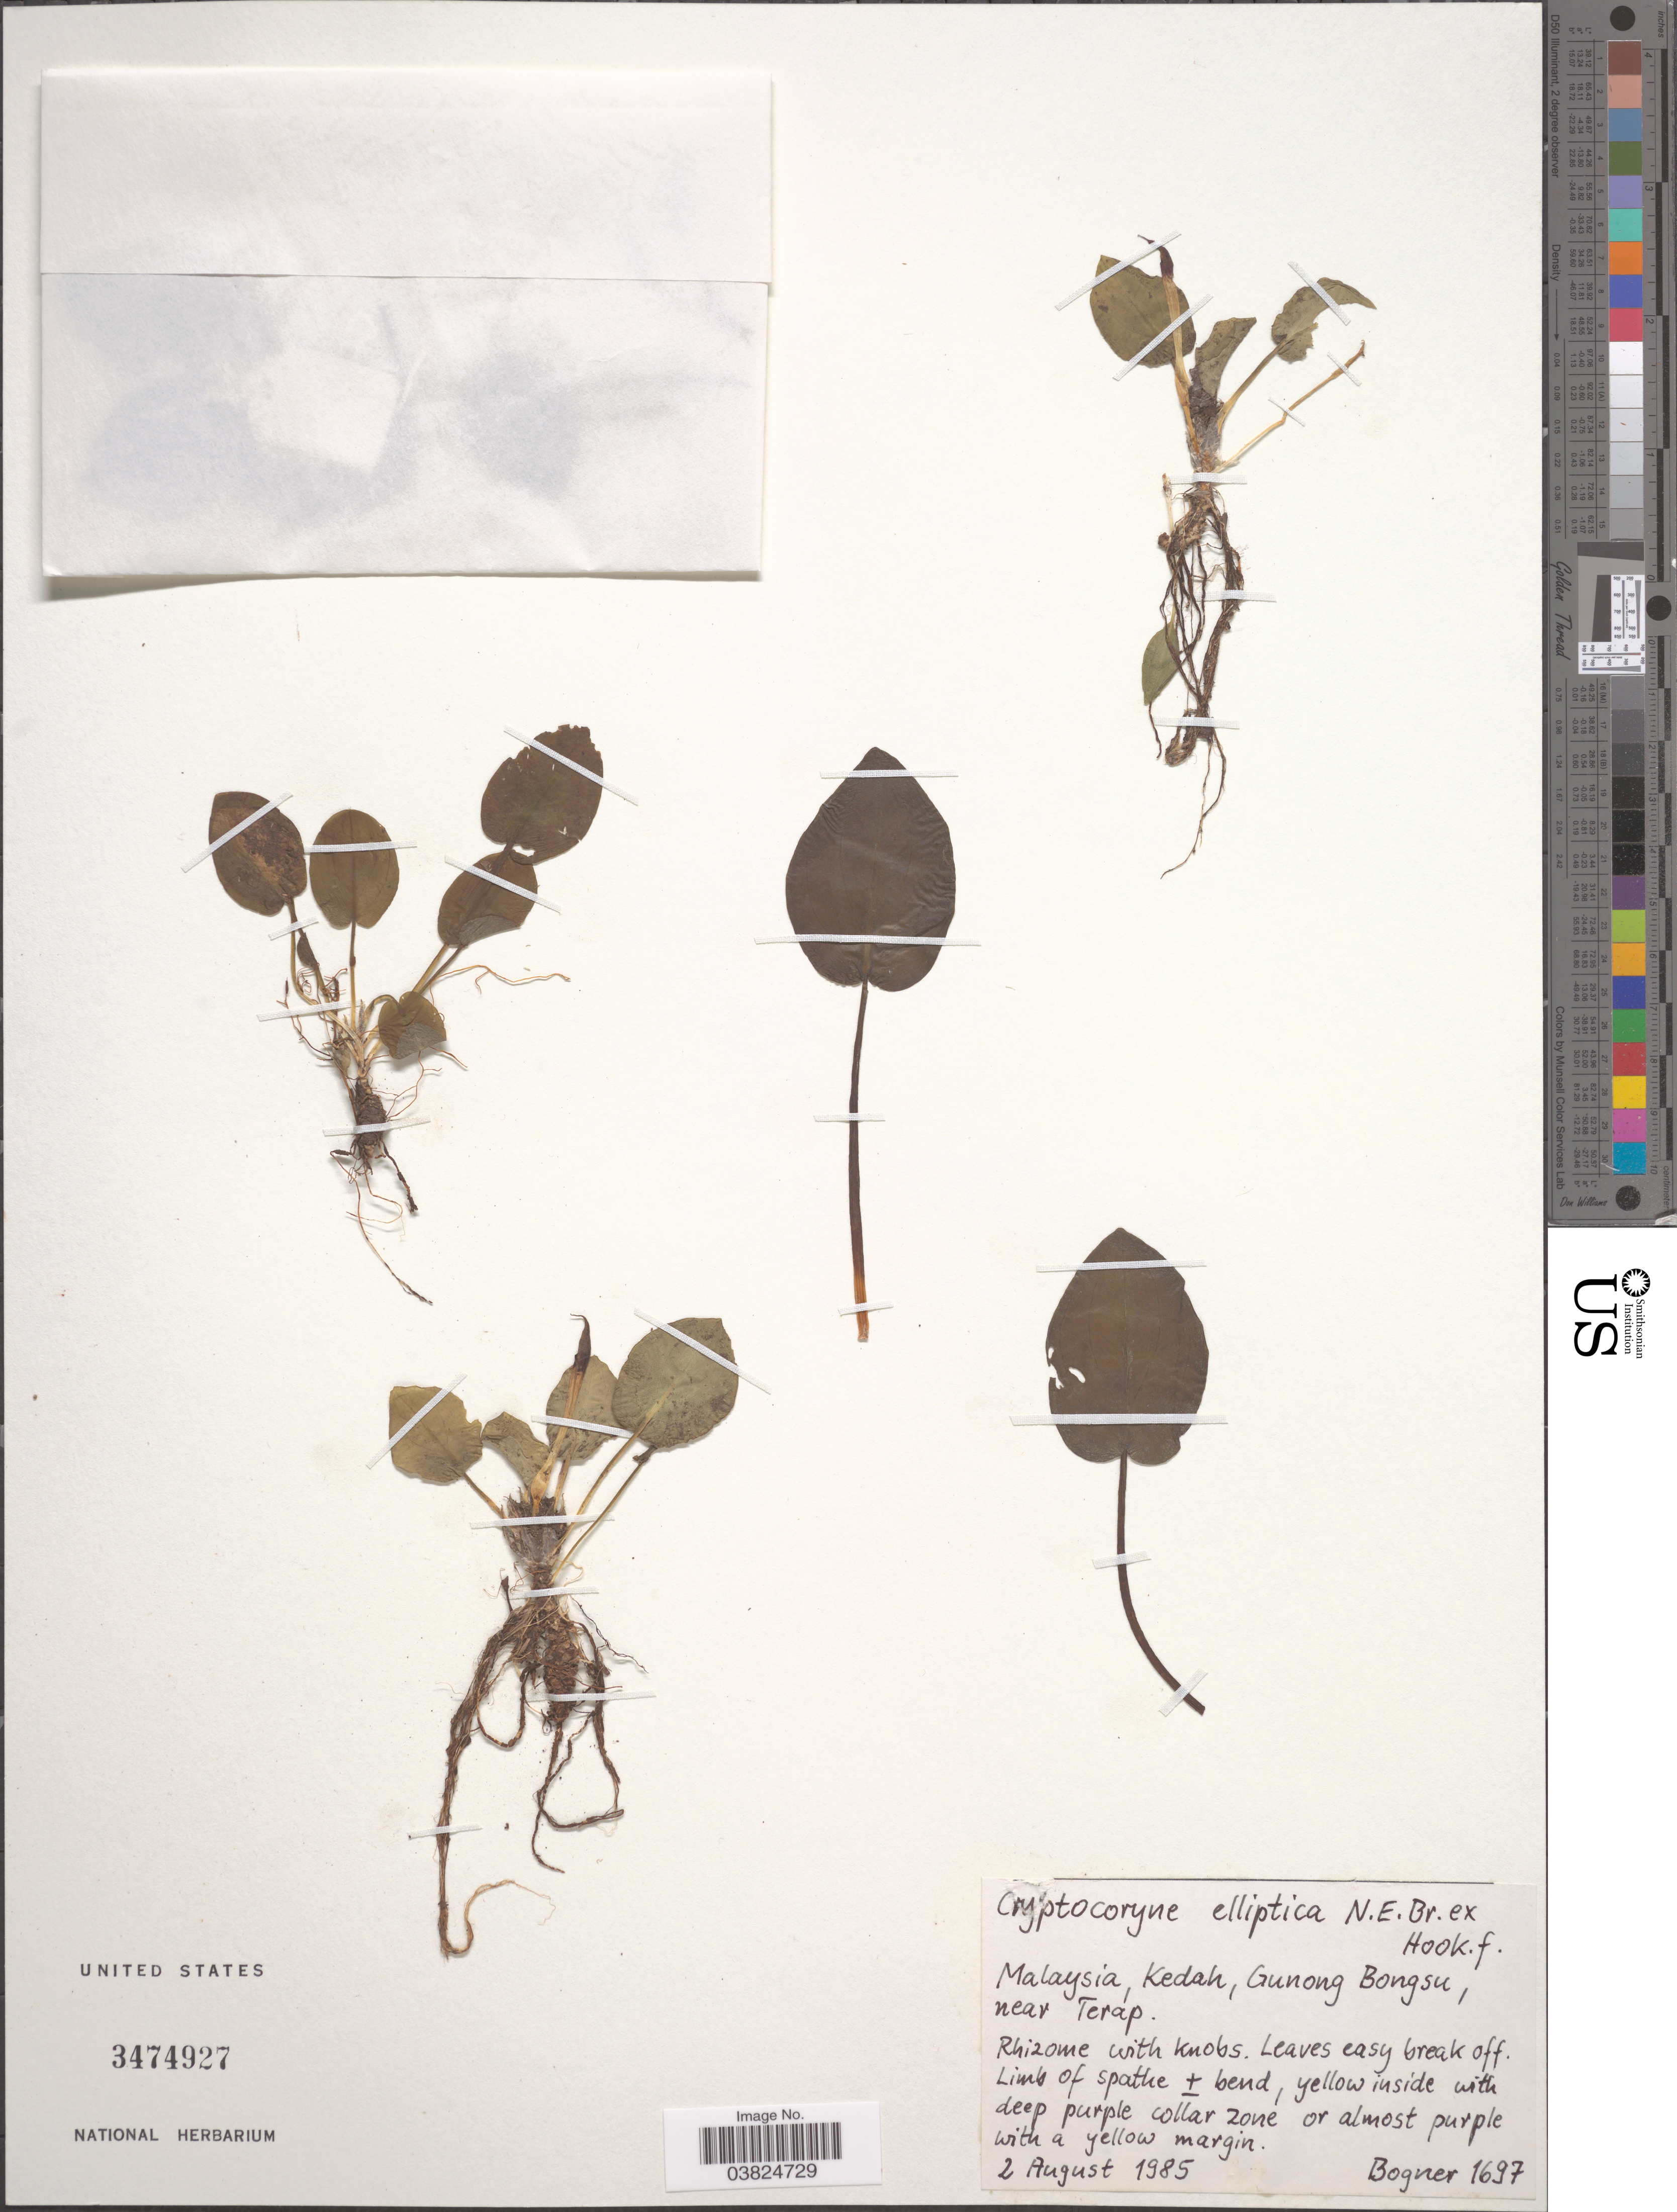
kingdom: Plantae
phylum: Tracheophyta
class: Liliopsida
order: Alismatales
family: Araceae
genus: Cryptocoryne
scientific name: Cryptocoryne elliptica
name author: N.E. Br.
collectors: Bogner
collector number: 1697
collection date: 1985-08-02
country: Malaysia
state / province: Kedah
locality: Gunong Bongsu, near Terap.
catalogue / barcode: US 3474927